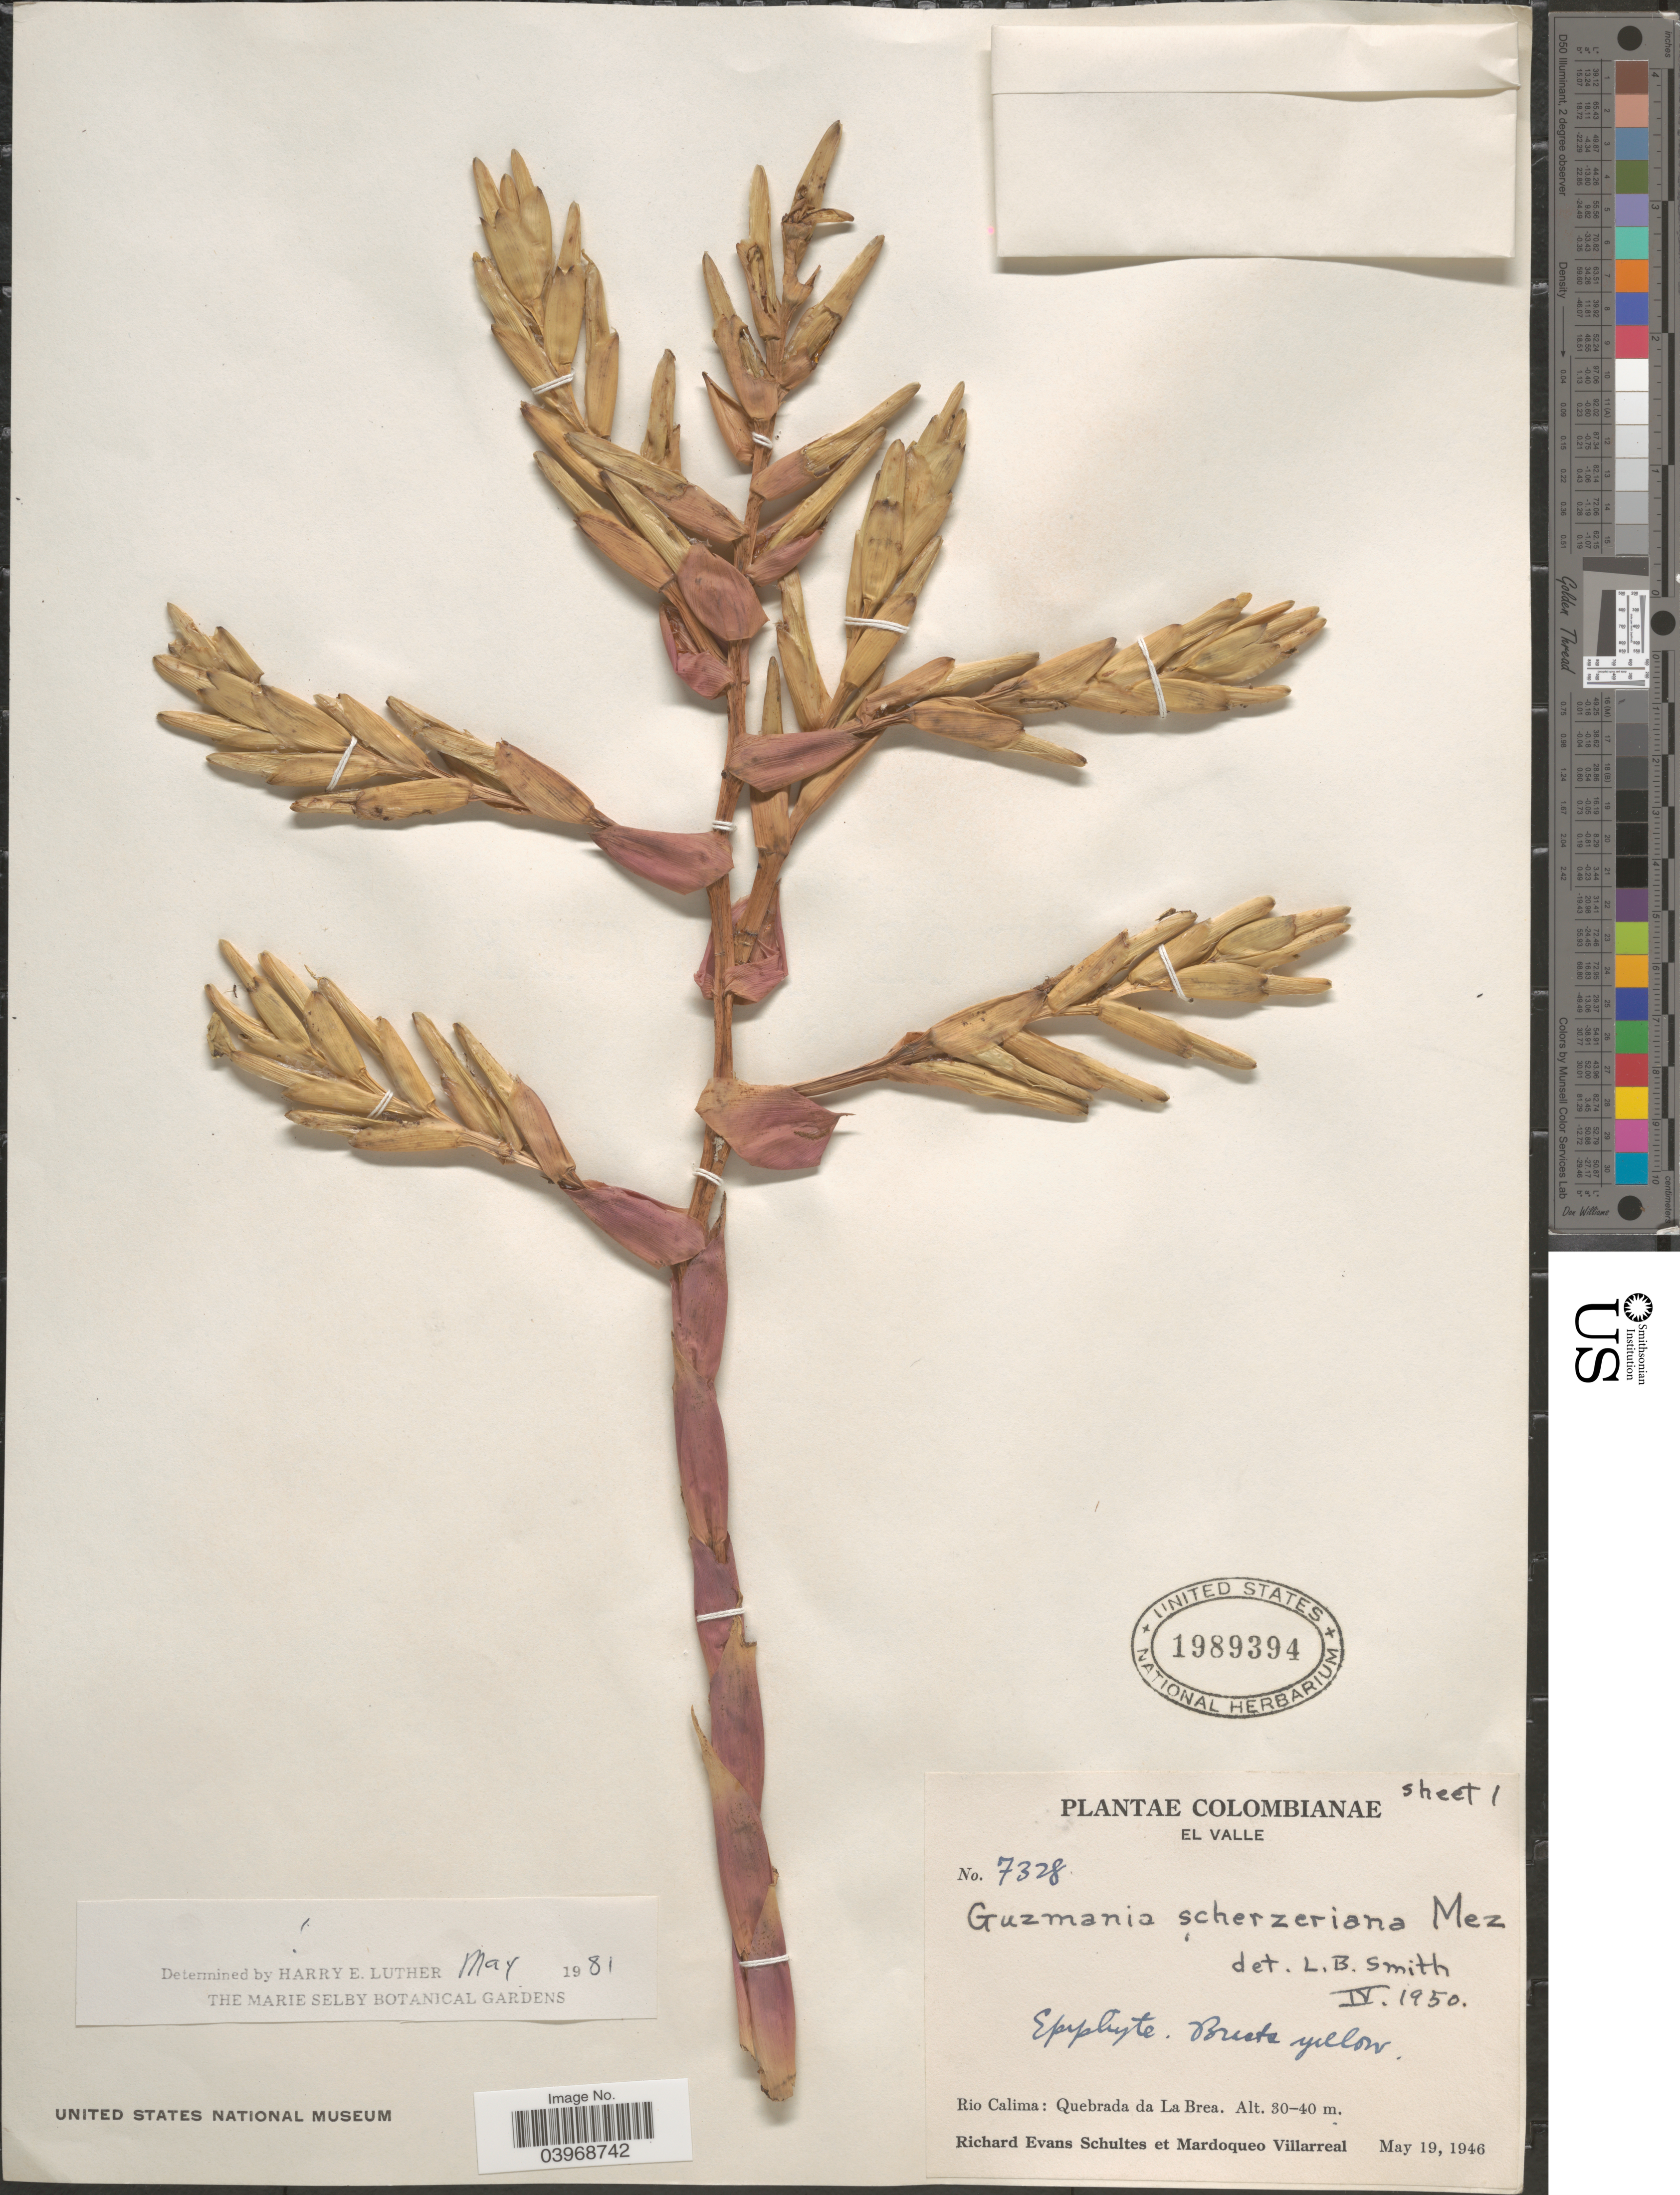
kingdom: Plantae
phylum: Tracheophyta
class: Liliopsida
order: Poales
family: Bromeliaceae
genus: Guzmania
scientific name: Guzmania scherzeriana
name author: Mez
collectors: R. E. Schultes & M. Villarreal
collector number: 7328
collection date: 1946-05-19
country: Colombia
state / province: Valle del Cauca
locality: El Valle. Rio Calima: Quebrada de La Brea.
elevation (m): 30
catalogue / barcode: US 1989394